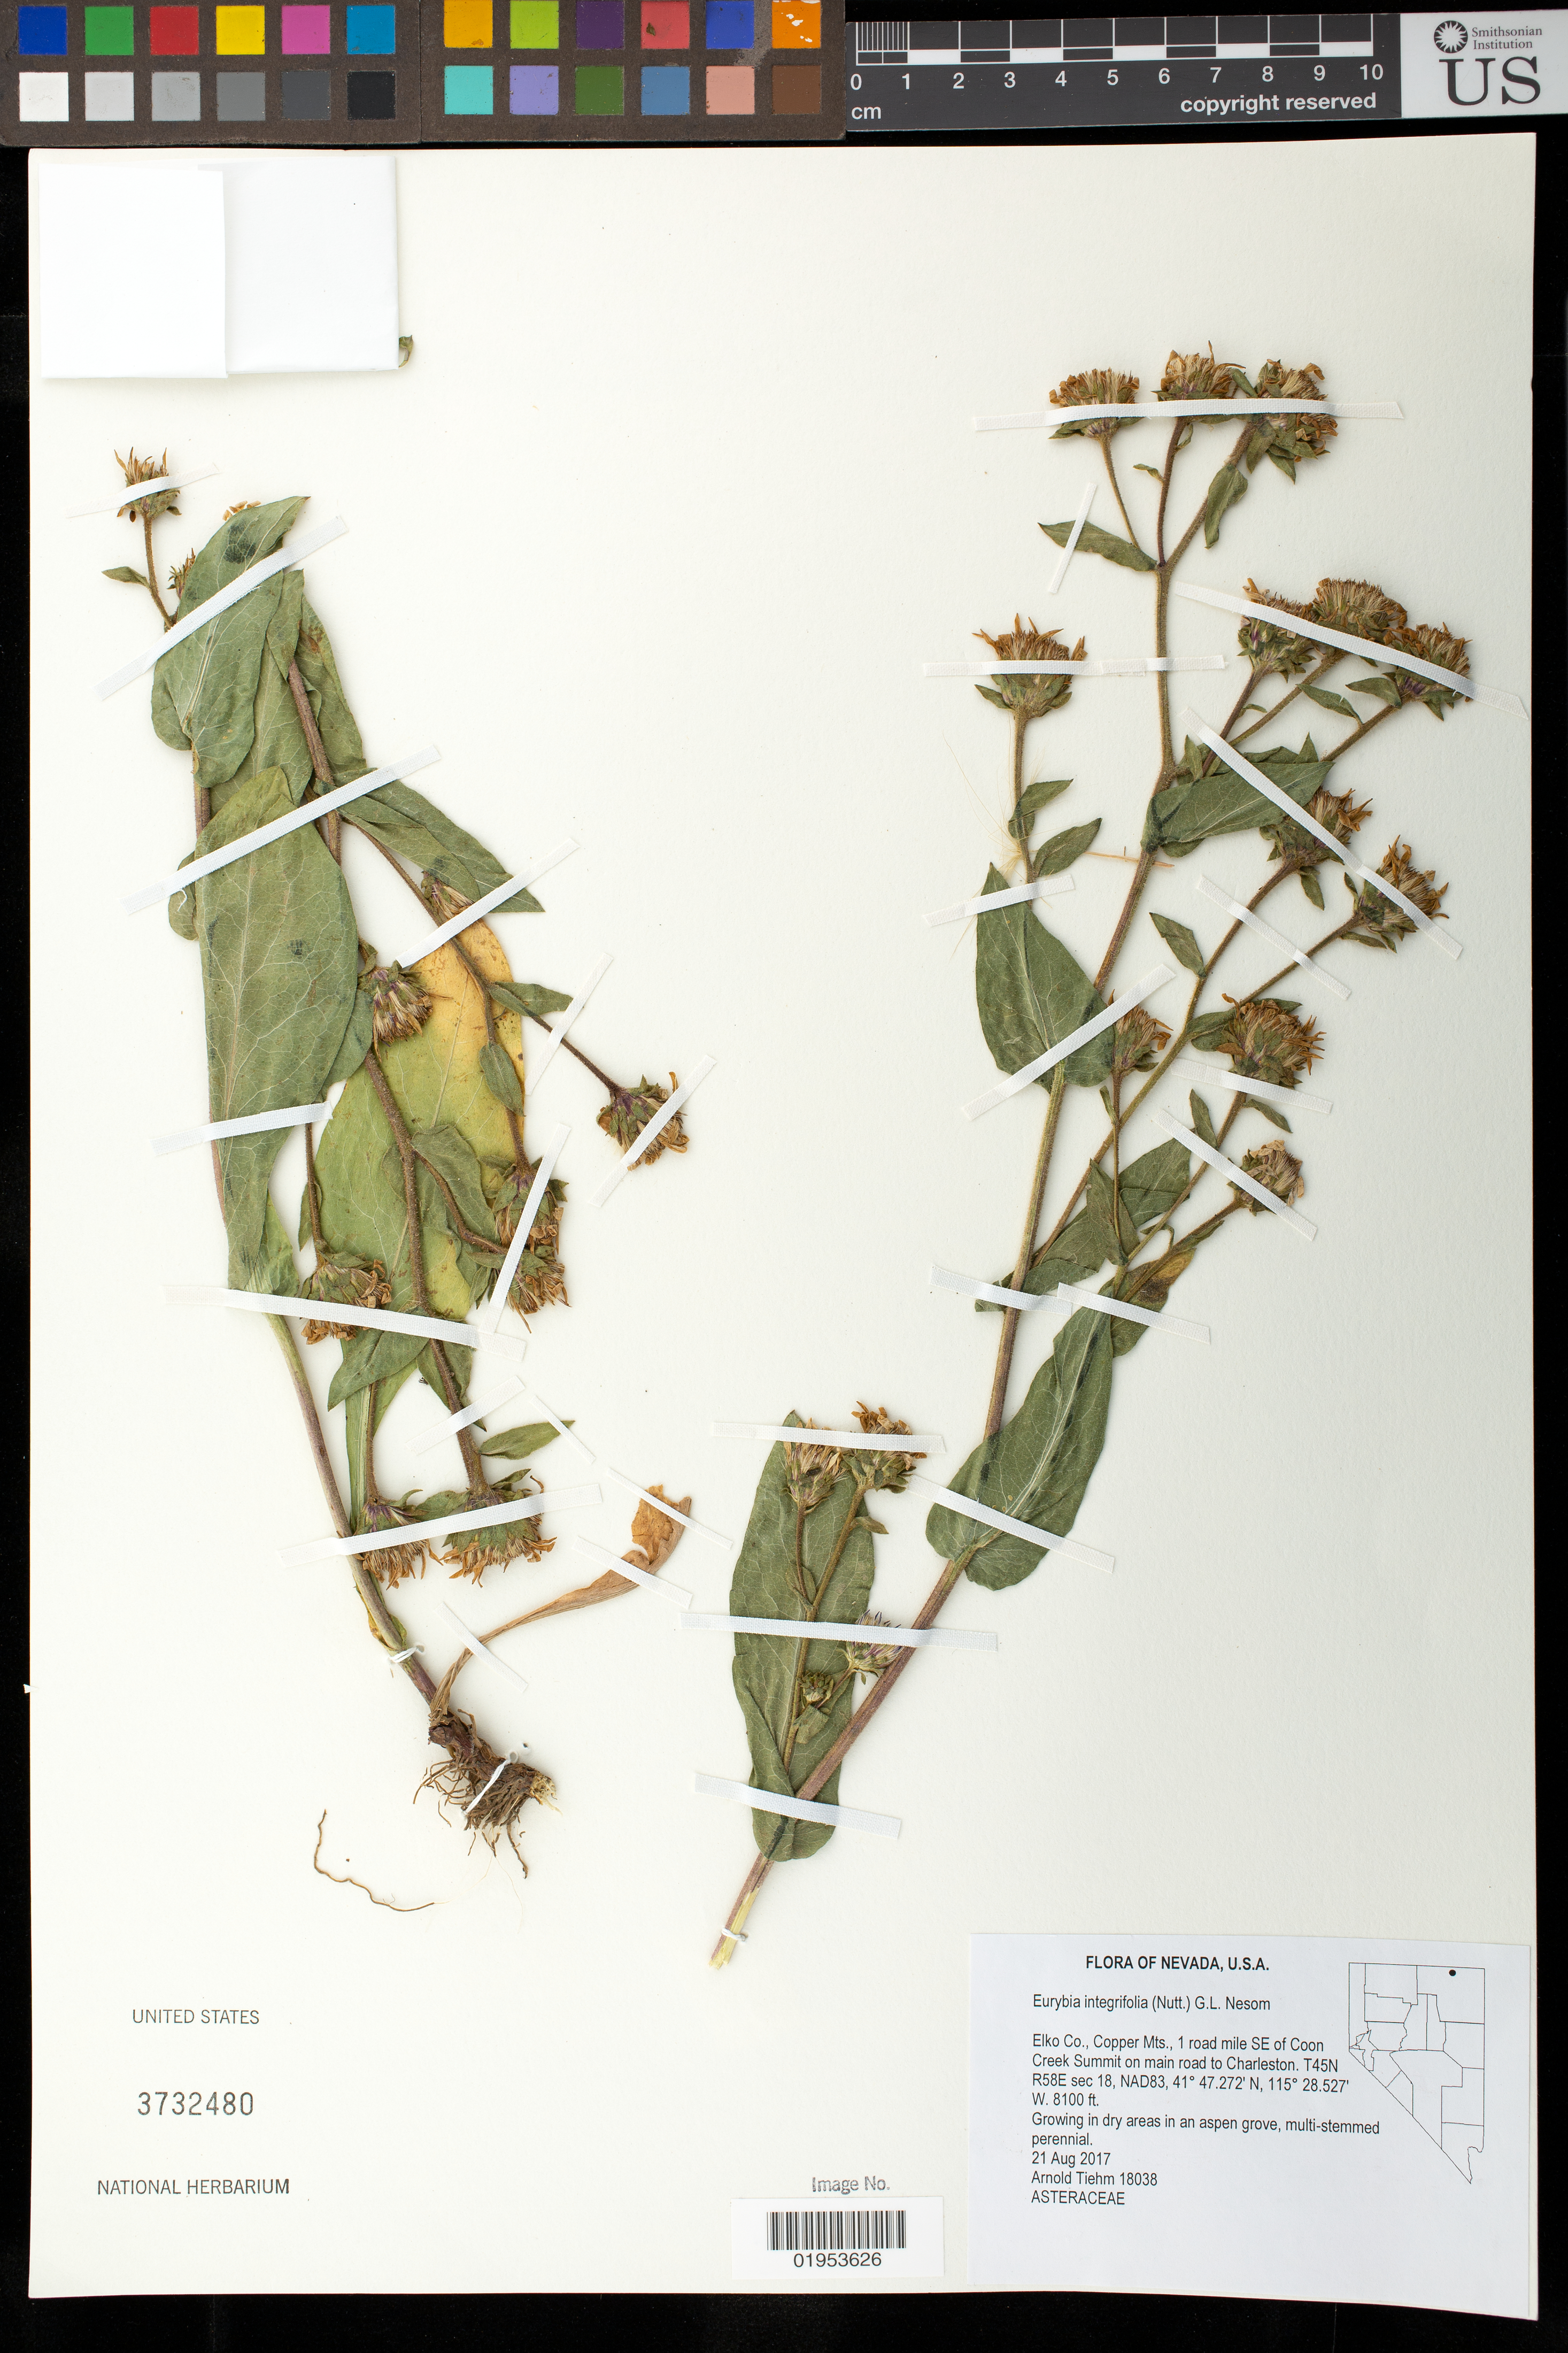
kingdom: Plantae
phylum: Tracheophyta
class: Magnoliopsida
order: Asterales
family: Asteraceae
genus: Eurybia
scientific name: Eurybia integrifolia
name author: (Nutt.) G.L. Nesom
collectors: A. Tiehm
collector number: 18038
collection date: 2017-08-21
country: United States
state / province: Nevada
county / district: Elko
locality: Copper Mtns., 1 road mile SE of Coon Creek Summit on main road to Charleston.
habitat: Dry areas in an aspen grove.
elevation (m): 2469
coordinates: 41 47.272 N, 115 28.527 W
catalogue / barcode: US 3732480